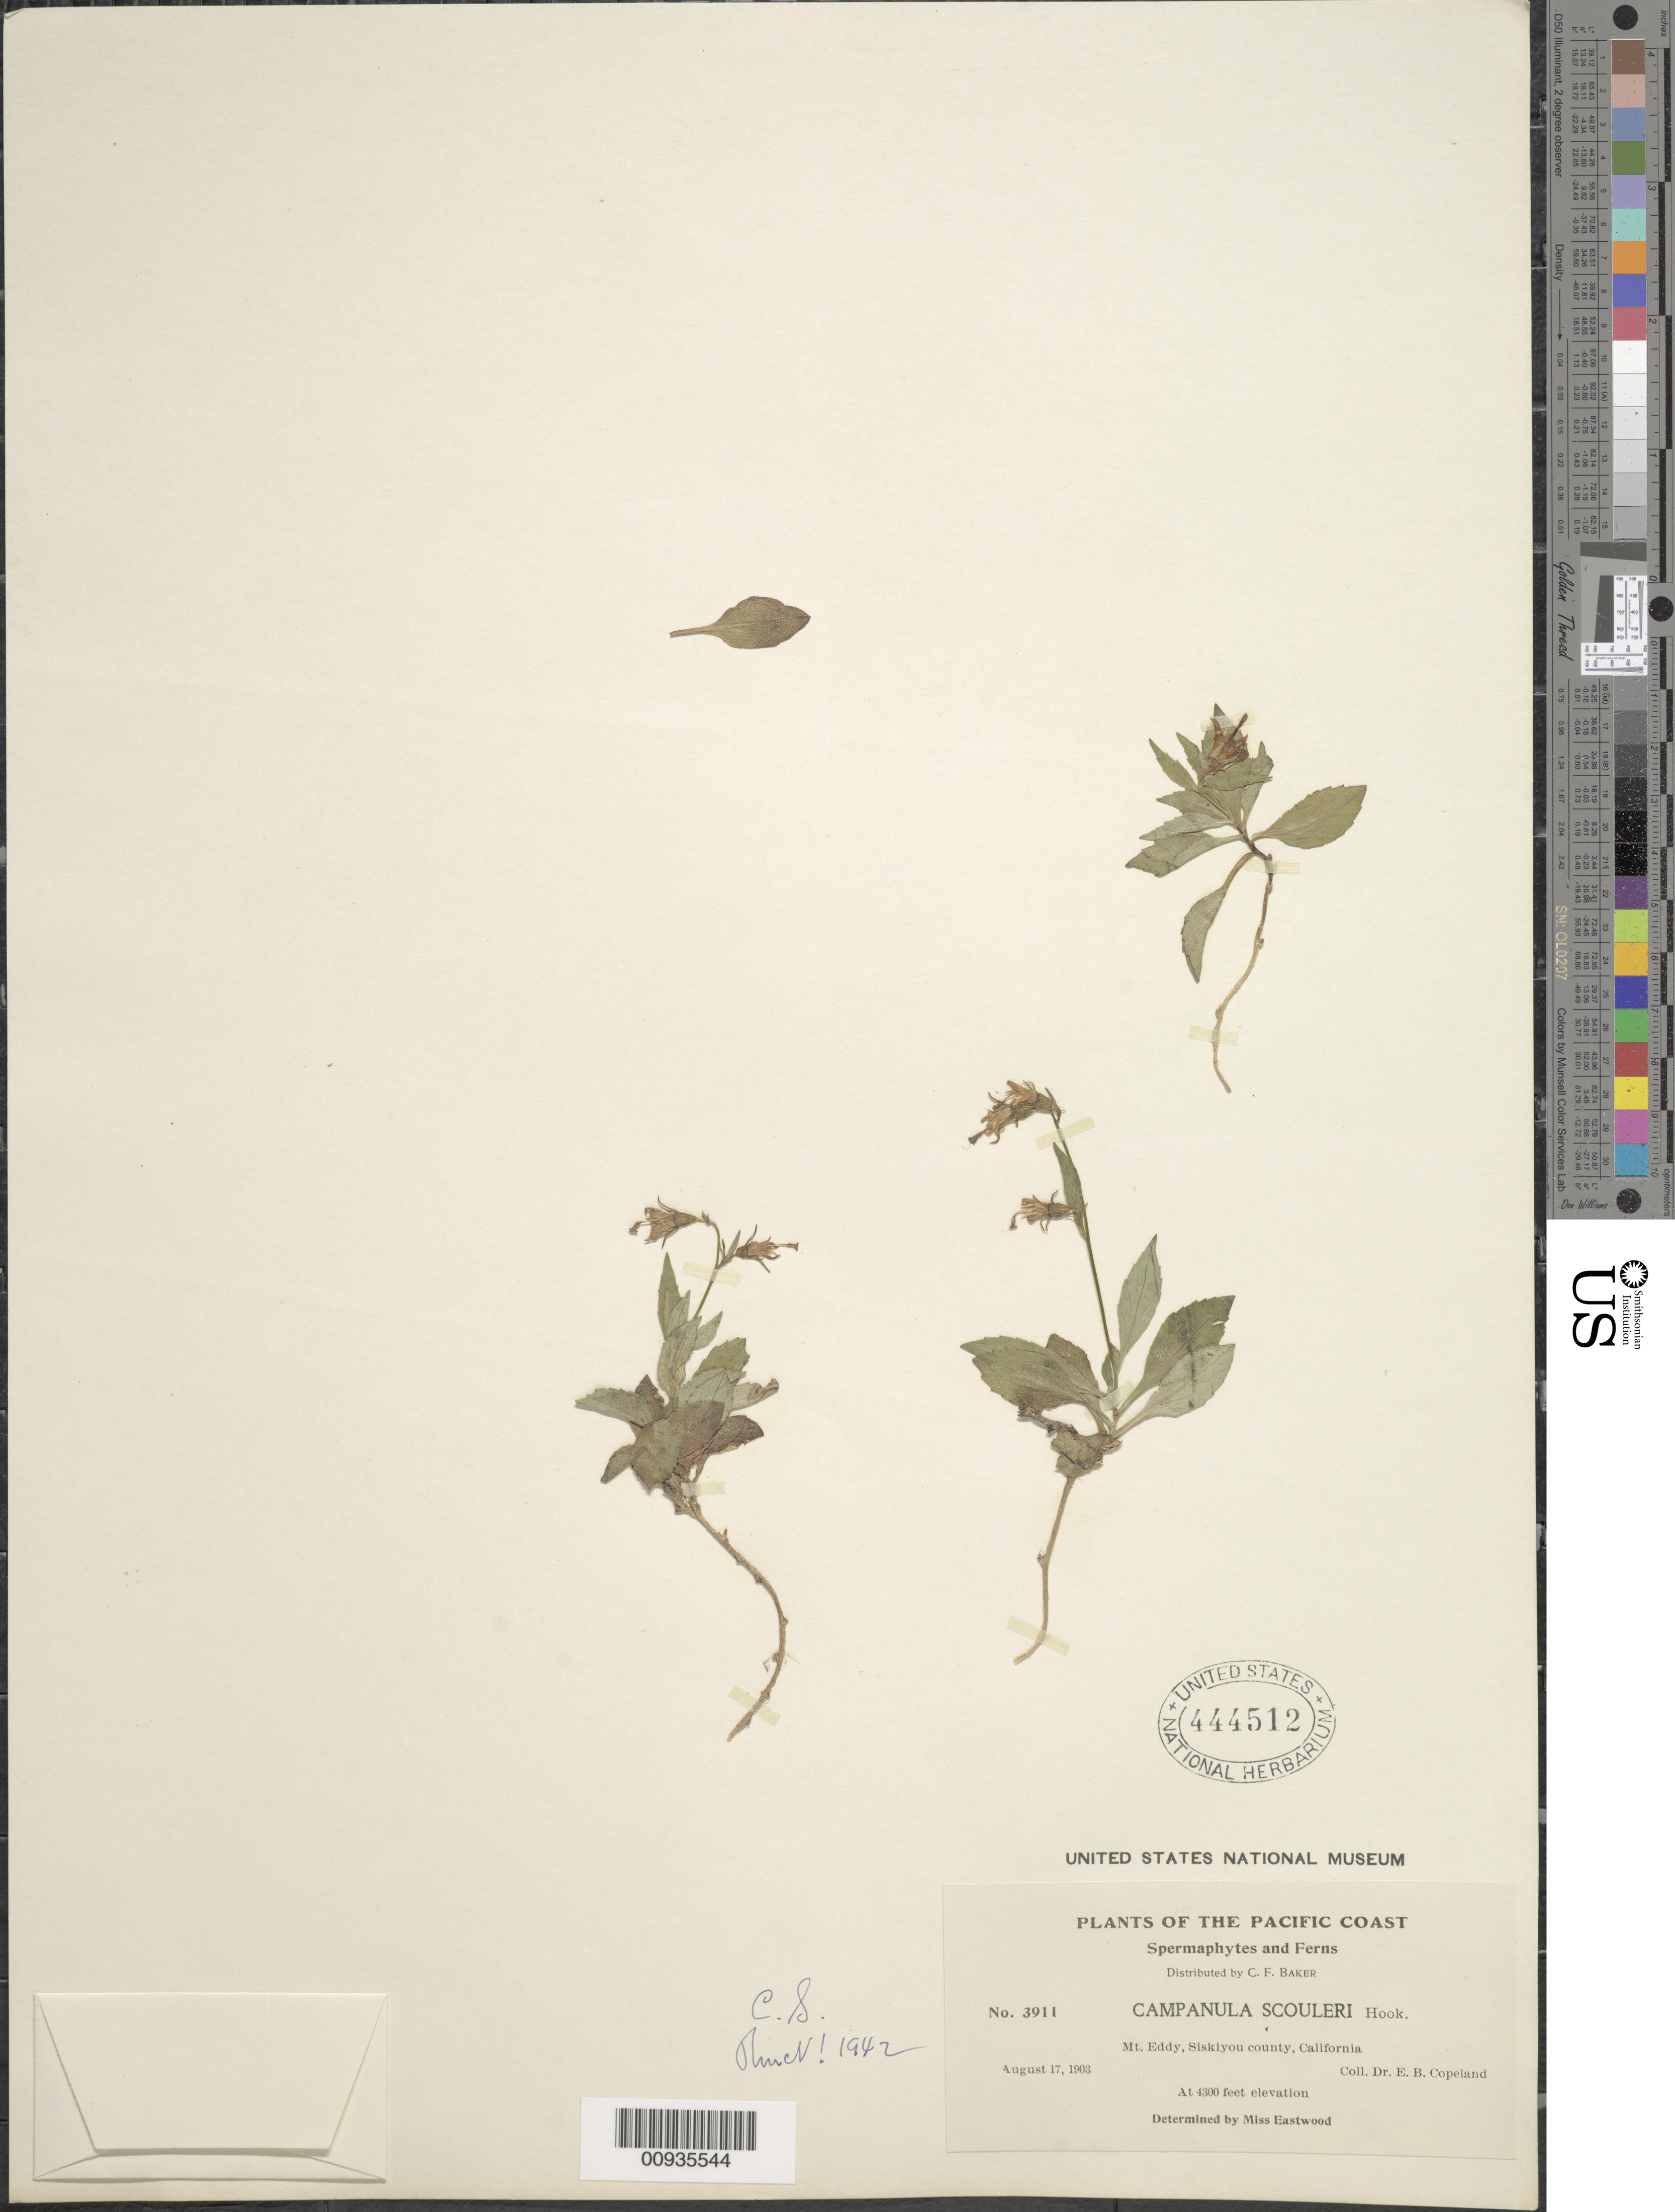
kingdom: Plantae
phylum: Tracheophyta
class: Magnoliopsida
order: Asterales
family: Campanulaceae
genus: Campanula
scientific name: Campanula scouleri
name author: Hook.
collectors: E. B. Copeland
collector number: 3911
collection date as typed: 17 Aug 1903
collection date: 1903-08-17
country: United States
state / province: California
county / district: Siskiyou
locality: Mt. Eddy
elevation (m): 1311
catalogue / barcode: US 444512